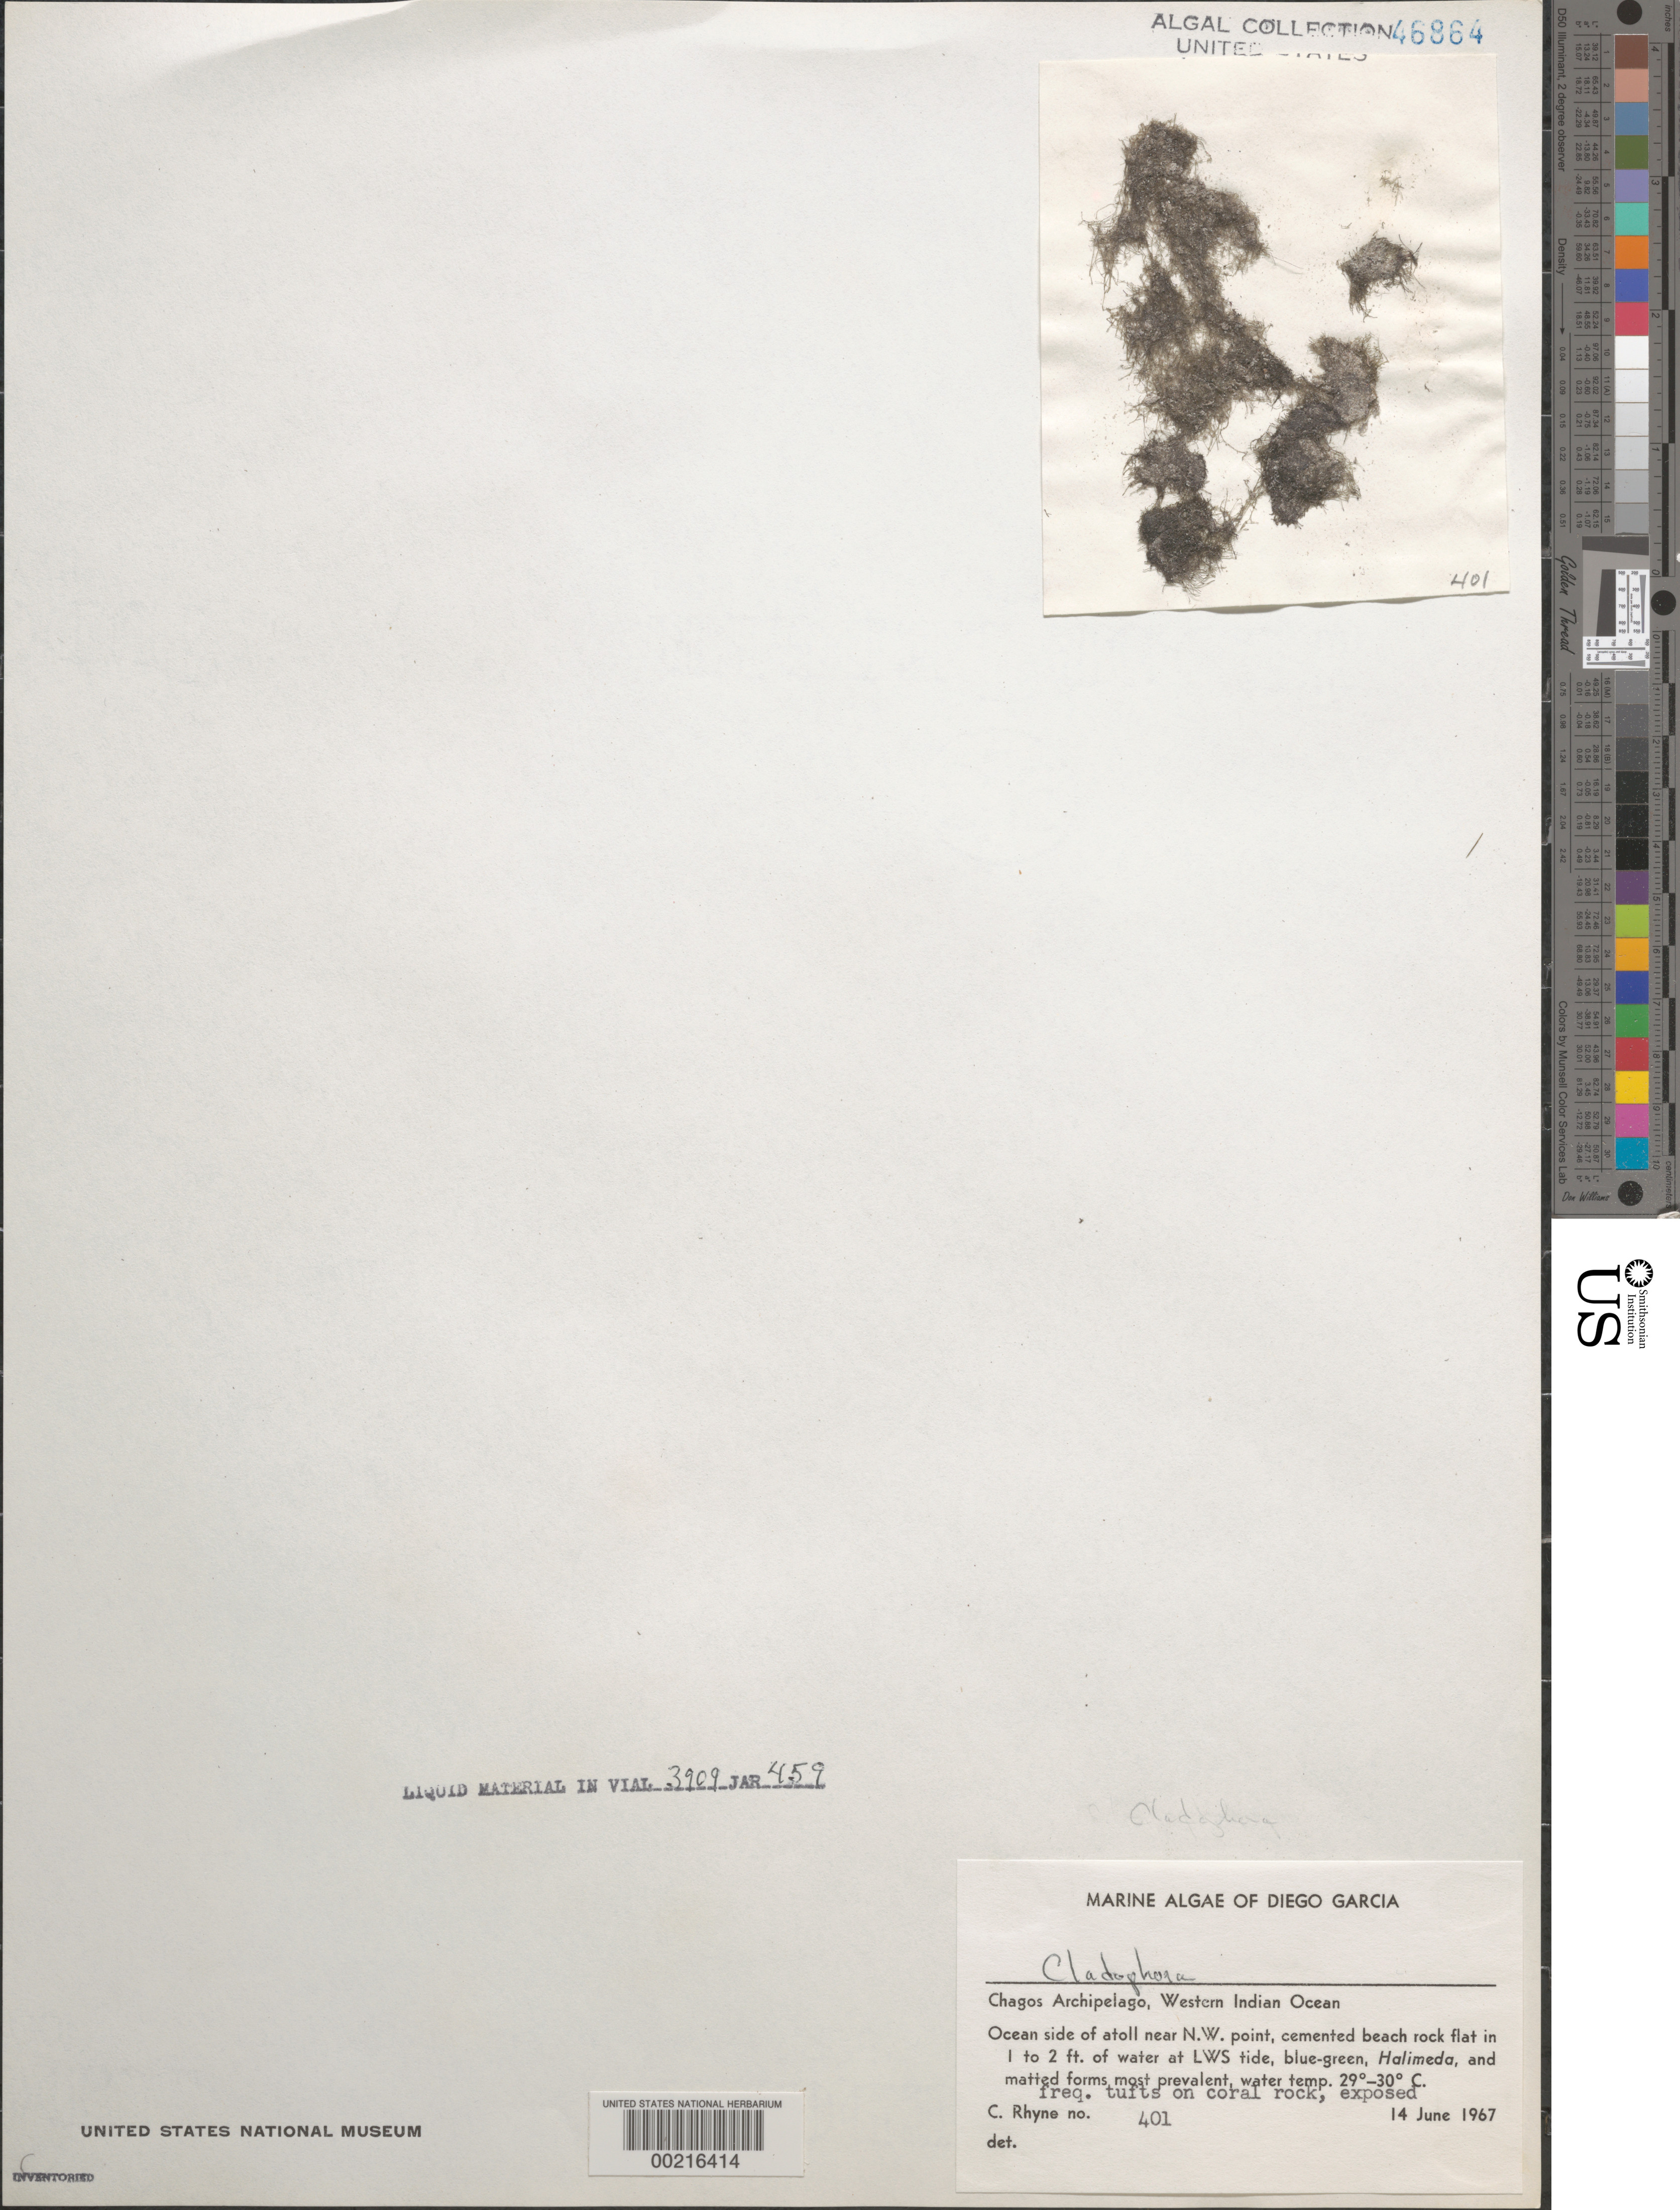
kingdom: Plantae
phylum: Chlorophyta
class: Ulvophyceae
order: Cladophorales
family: Cladophoraceae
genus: Cladophora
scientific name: Cladophora sp.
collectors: C. Rhyne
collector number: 401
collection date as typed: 14 Jun 1967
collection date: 1967-06-14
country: British Indian Ocean Territory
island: Diego Garcia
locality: Near Northwest Point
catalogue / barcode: US 46864